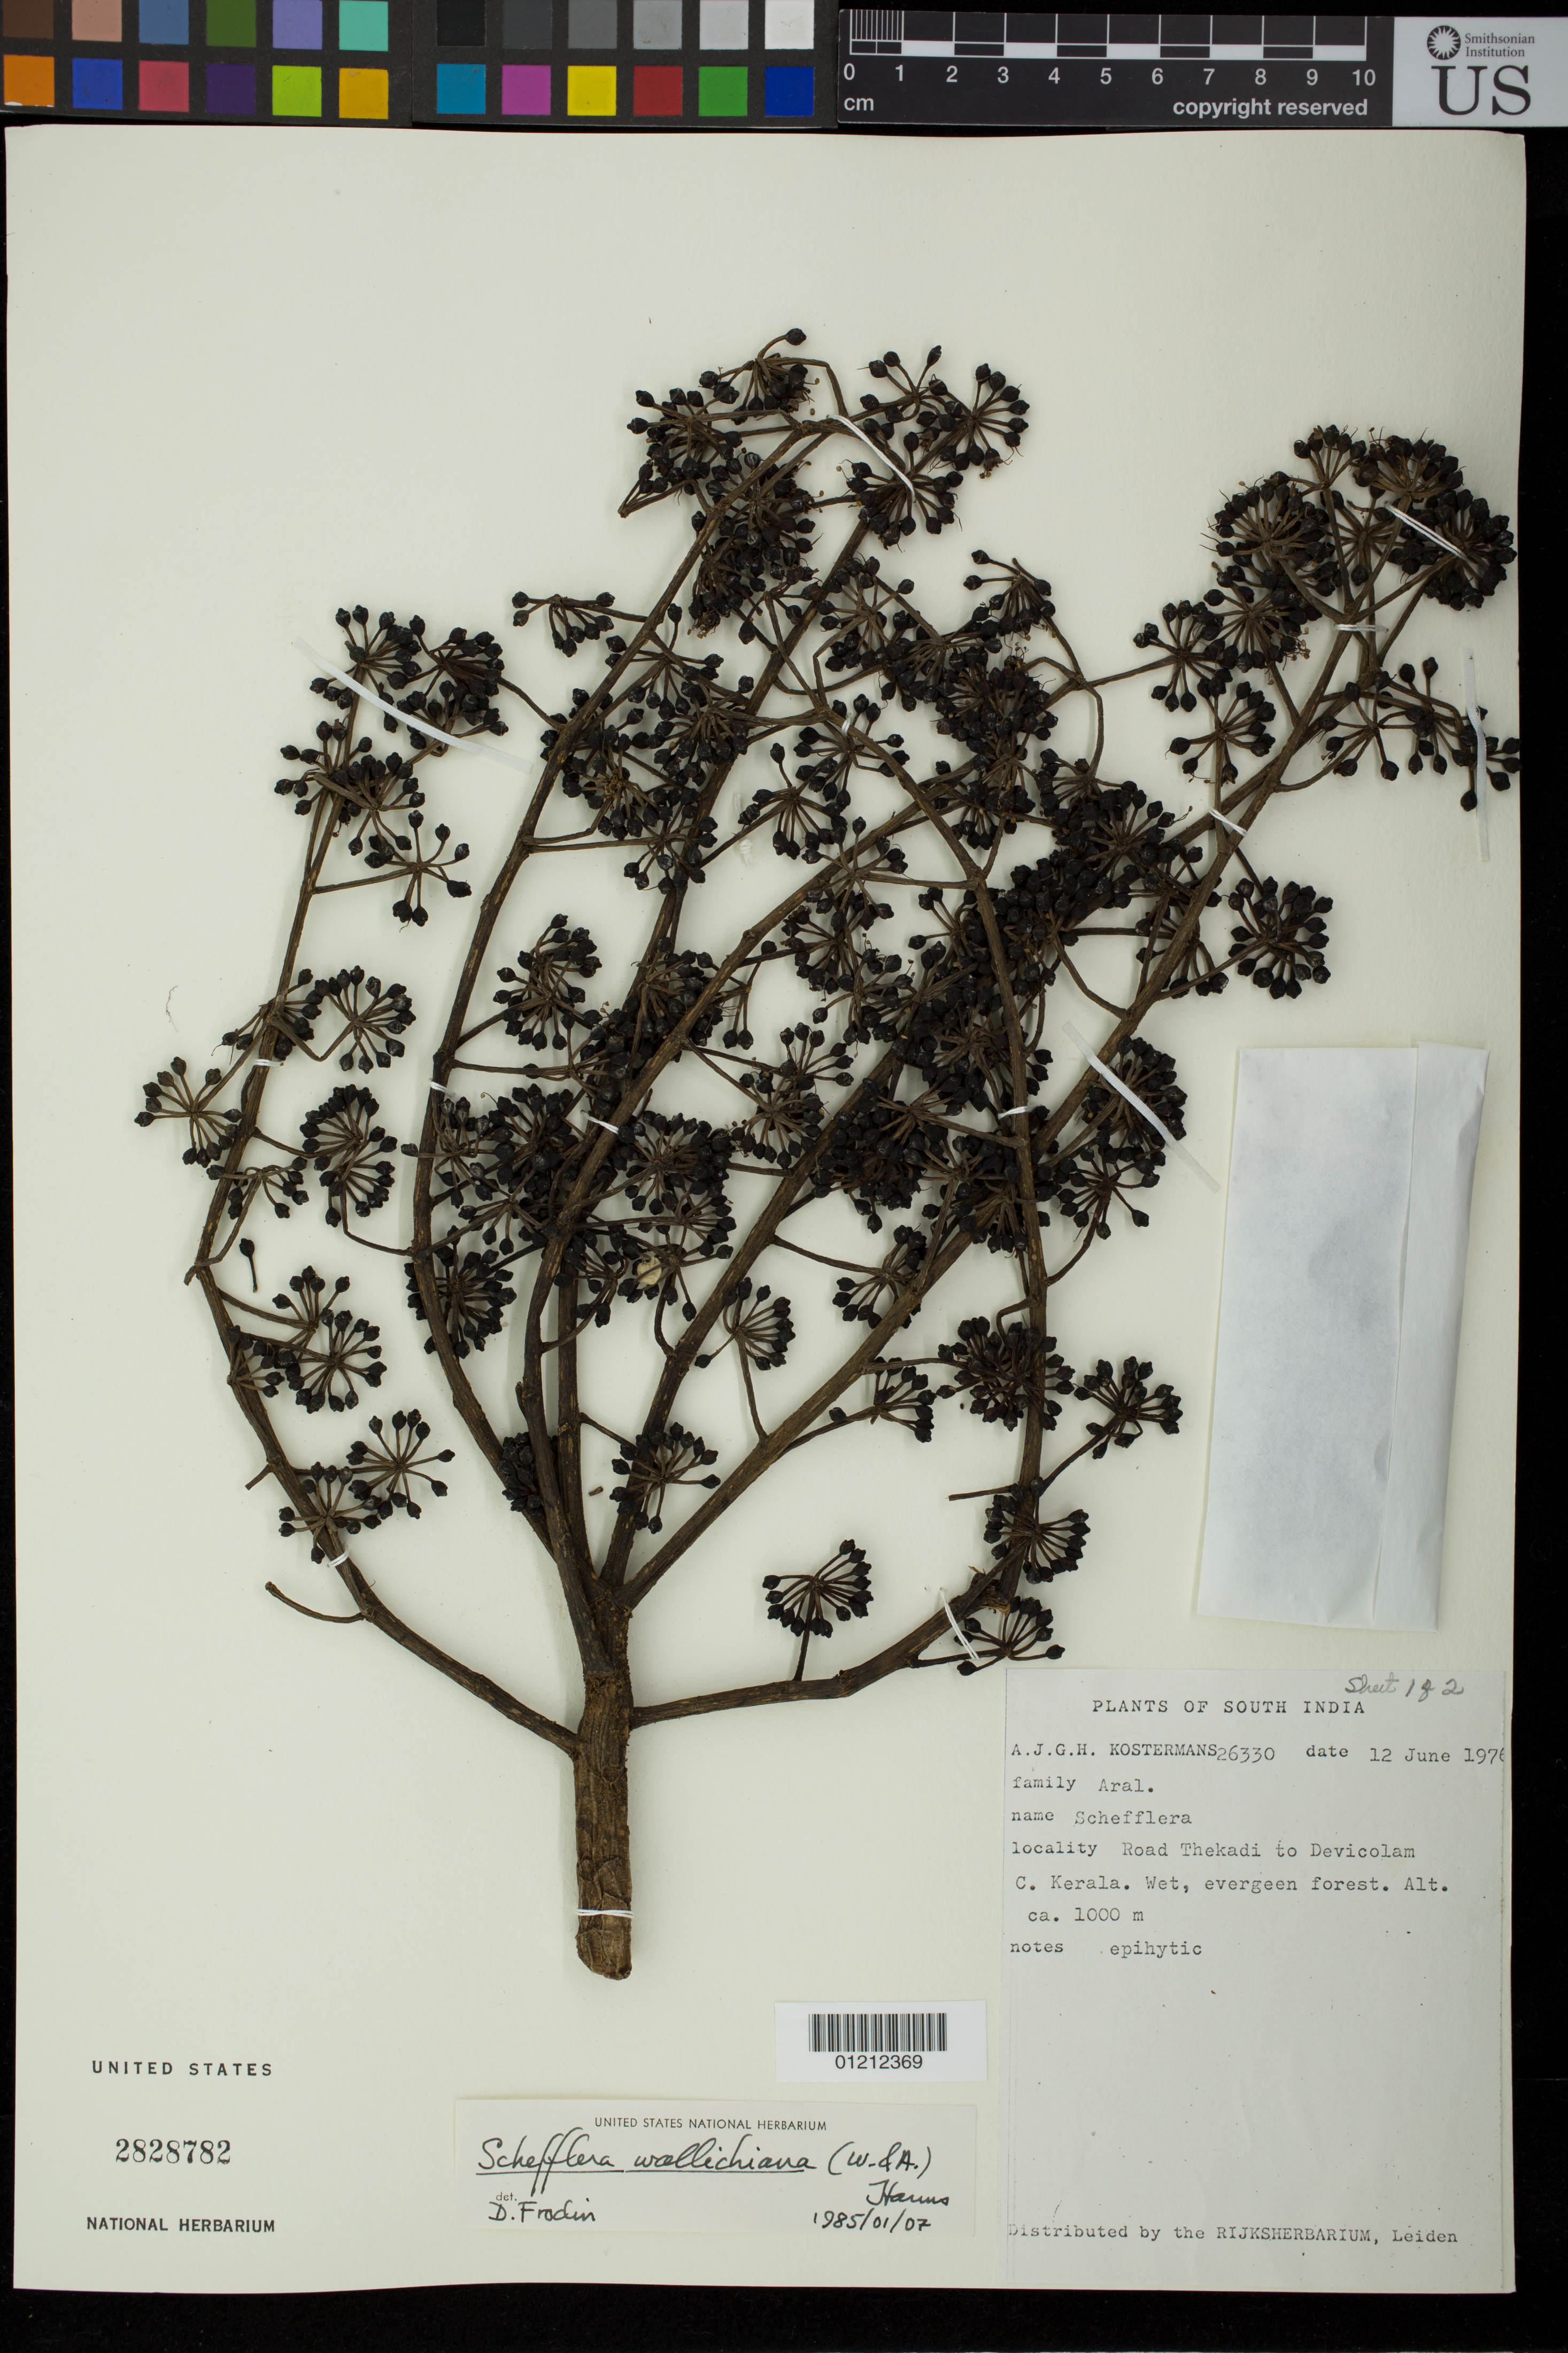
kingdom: Plantae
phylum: Tracheophyta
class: Magnoliopsida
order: Apiales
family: Araliaceae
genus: Schefflera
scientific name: Schefflera wallichiana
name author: Harms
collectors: A. J. G. Kostermans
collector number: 26330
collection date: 1976-06-12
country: India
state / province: Kerala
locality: South India. Road Thekadi to Devicolam.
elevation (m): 1000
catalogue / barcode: US 2828782